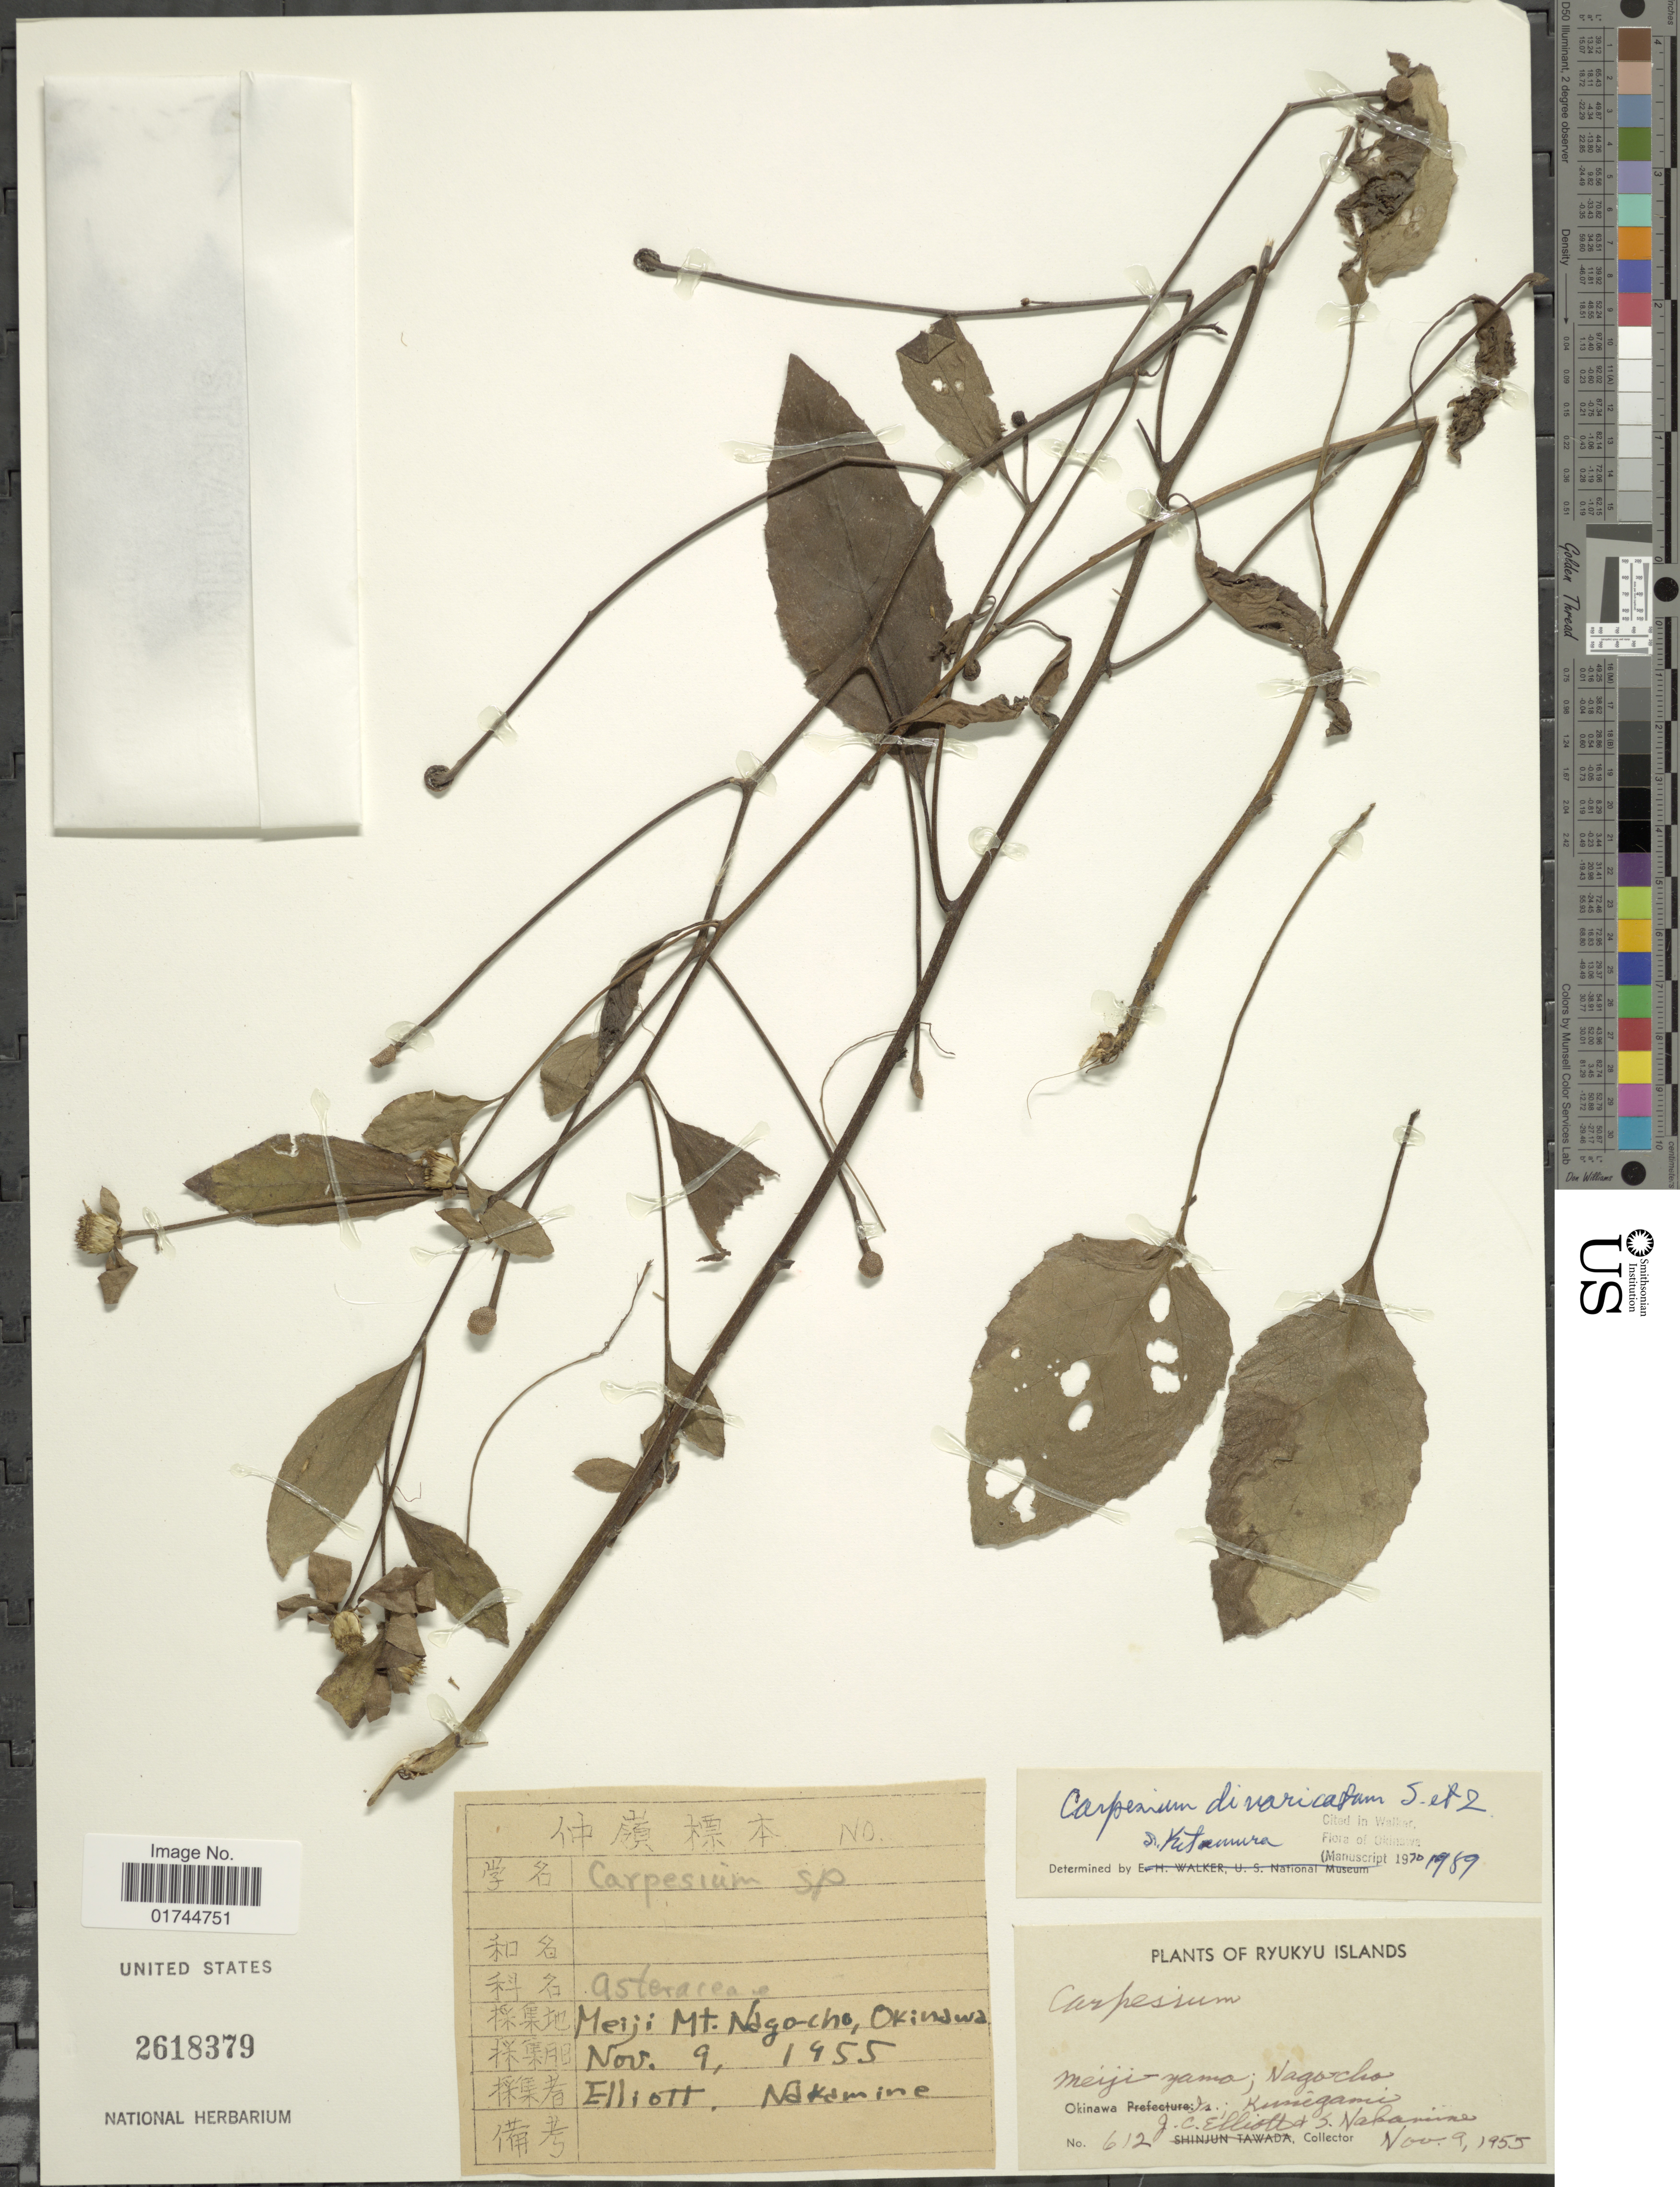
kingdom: Plantae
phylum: Tracheophyta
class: Magnoliopsida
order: Asterales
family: Asteraceae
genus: Carpesium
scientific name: Carpesium divarticatum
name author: Siebold & Zucc.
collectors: C. Elliott & S. Nakamine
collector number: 612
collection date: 1955-11-09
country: Japan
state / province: Okinawa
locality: Ryukyu Islands, Okinawa Is.: Kumigami, Meiji Mt. Ngo-cho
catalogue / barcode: US 2618379